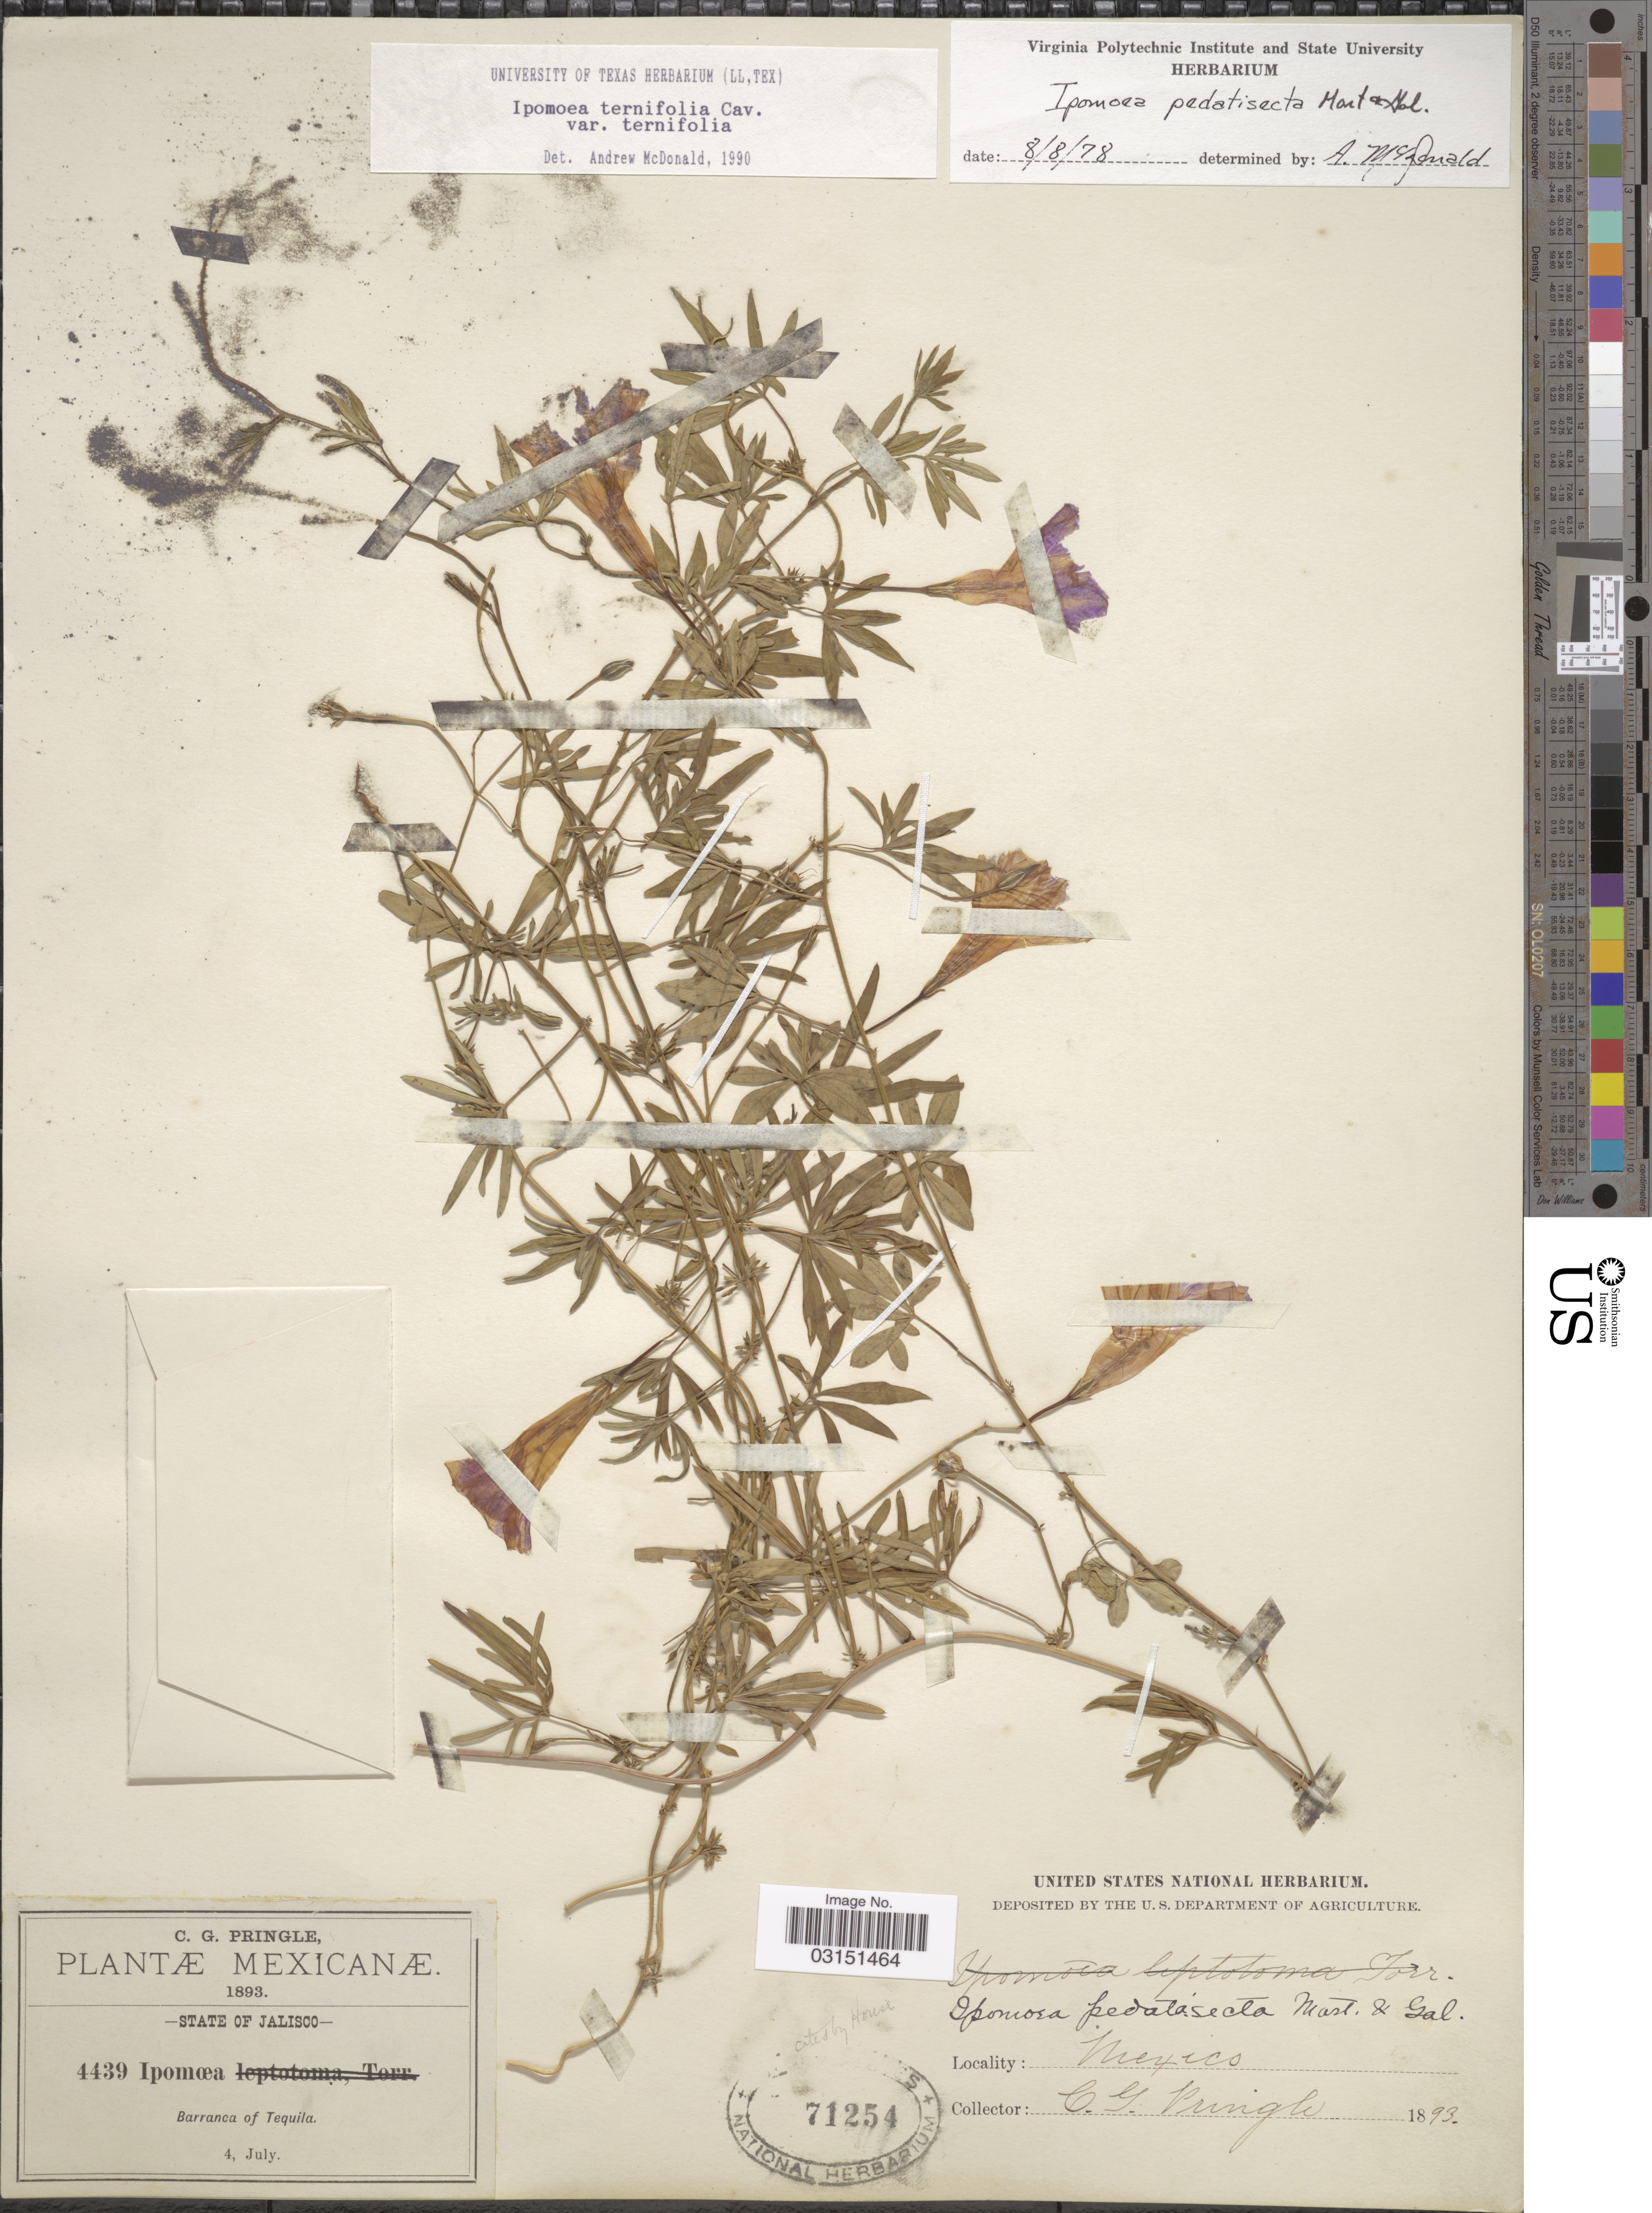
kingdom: Plantae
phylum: Tracheophyta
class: Magnoliopsida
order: Solanales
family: Convolvulaceae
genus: Ipomoea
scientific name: Ipomoea ternifolia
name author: Cav.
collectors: C. G. Pringle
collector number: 4439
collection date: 1893-07-04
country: Mexico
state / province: Jalisco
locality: Barranca of Tequila.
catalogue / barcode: US 71254